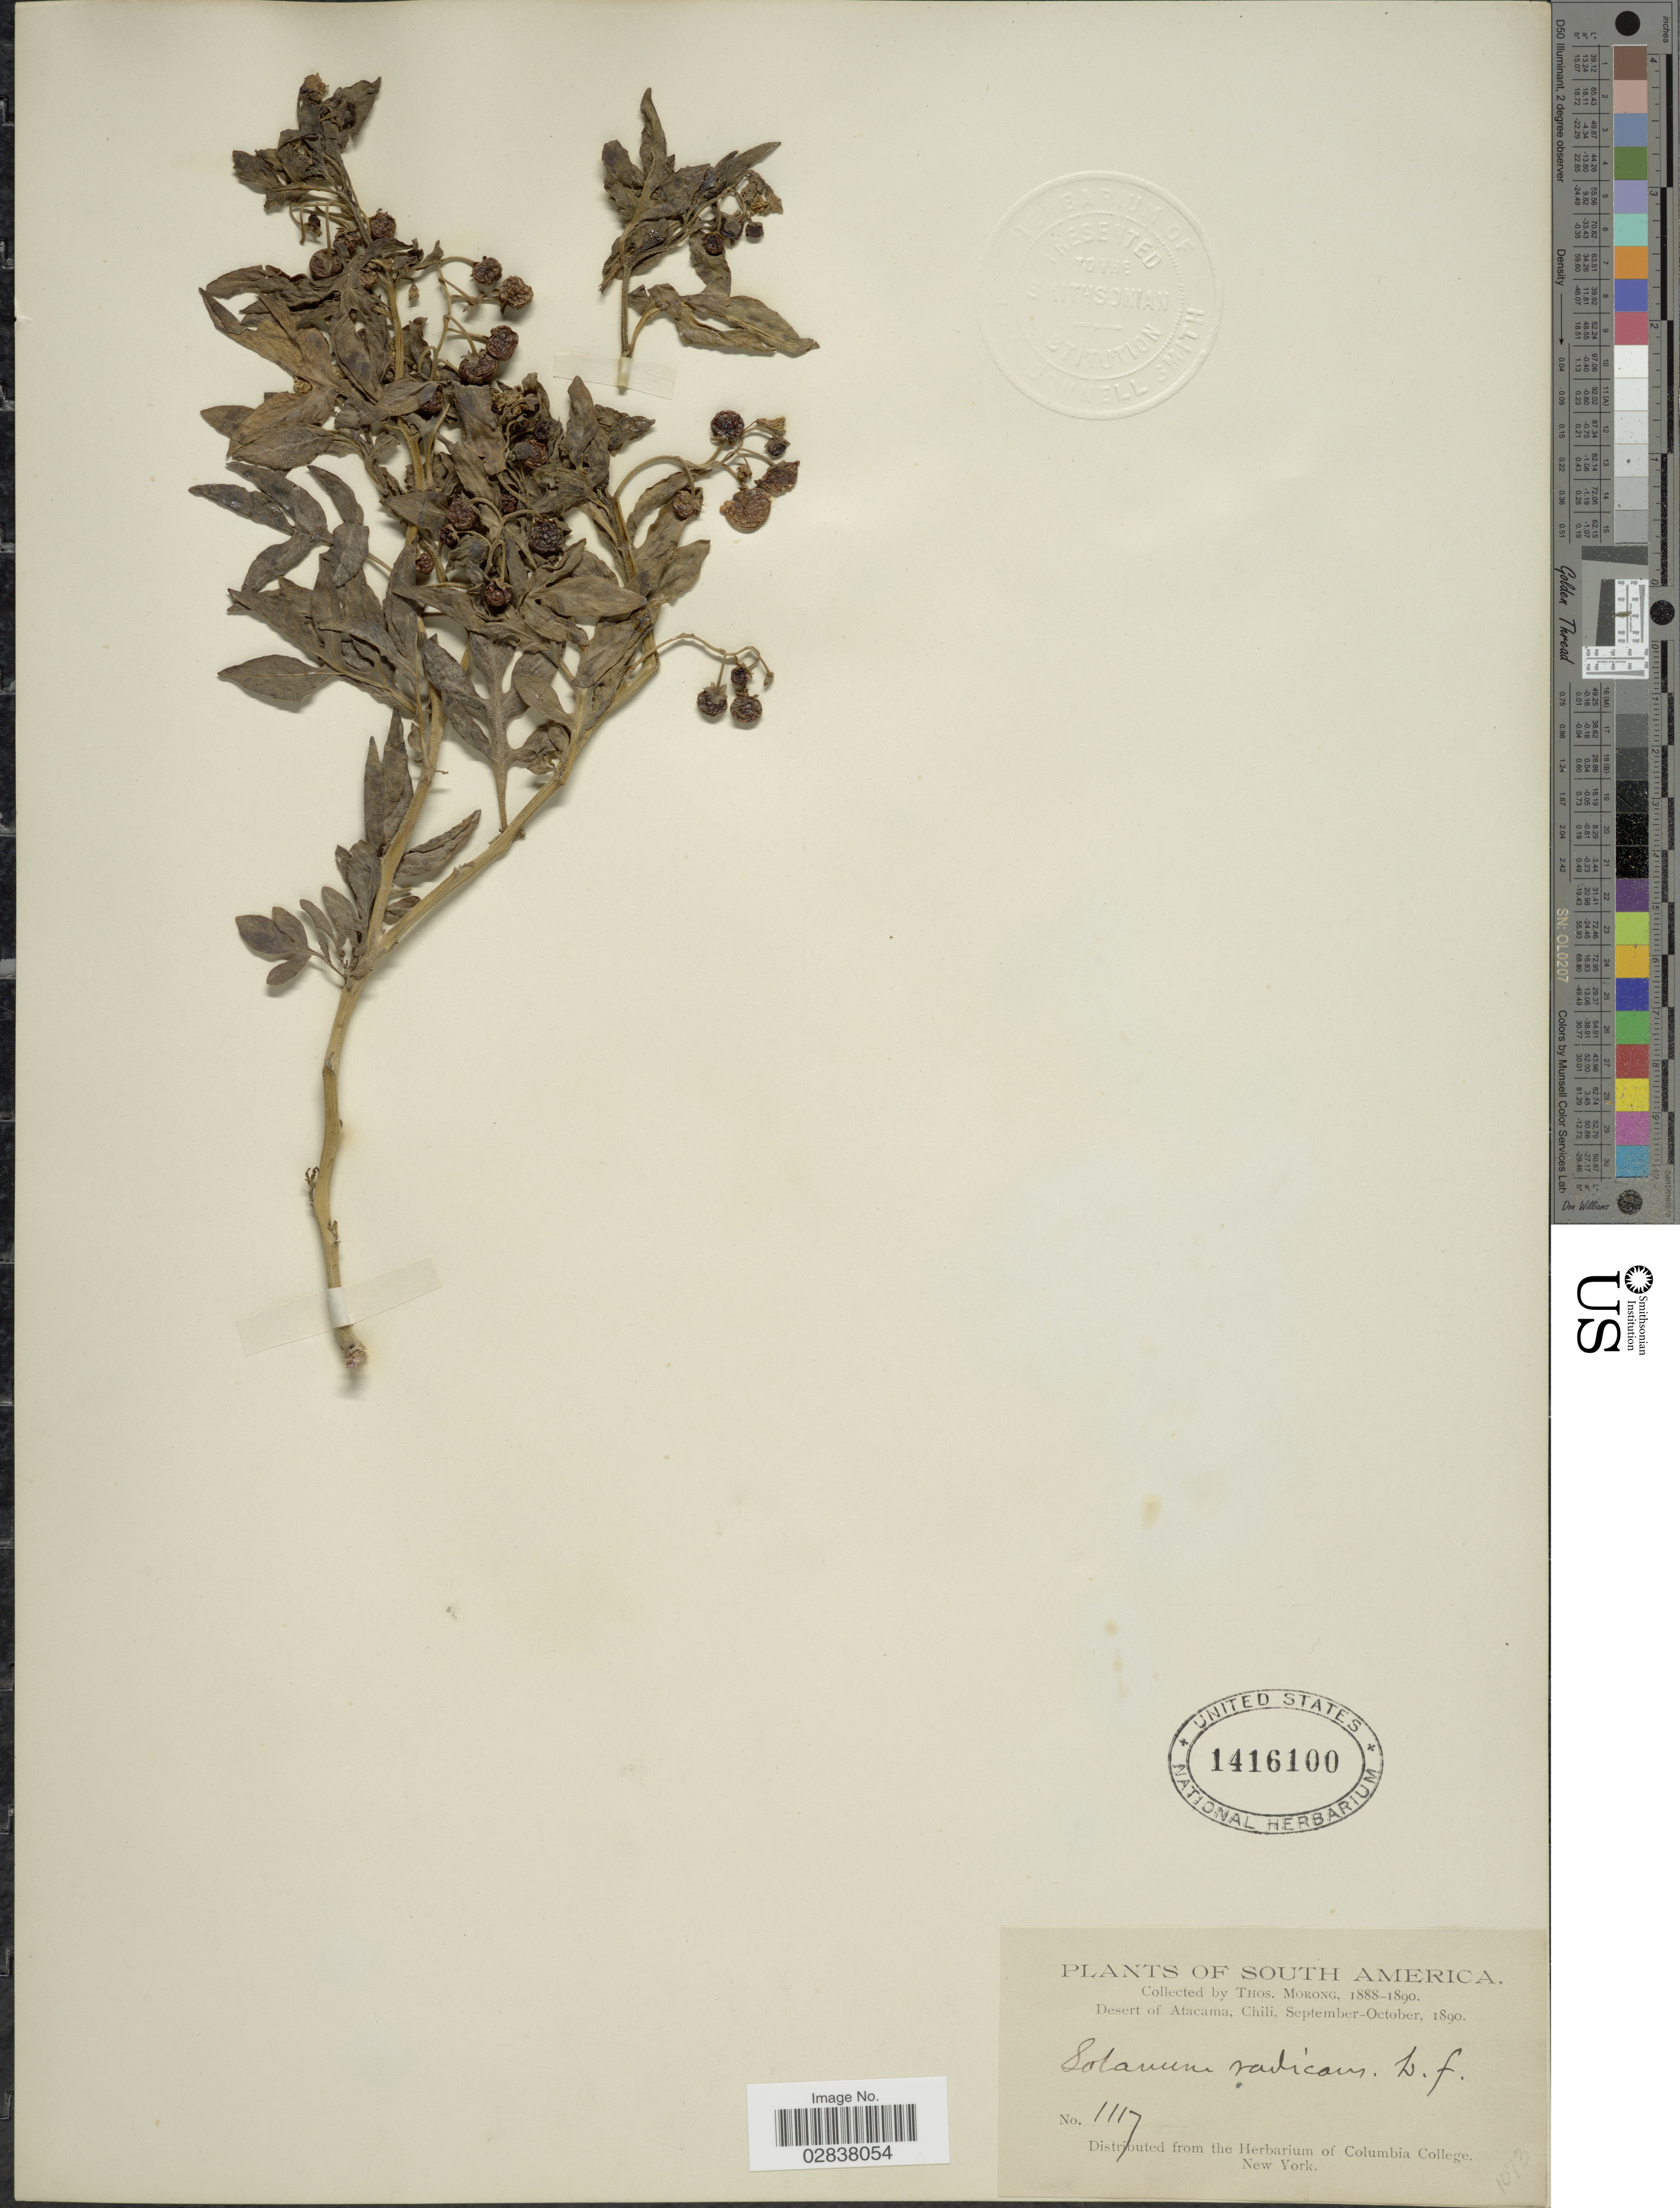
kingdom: Plantae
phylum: Tracheophyta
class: Magnoliopsida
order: Solanales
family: Solanaceae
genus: Solanum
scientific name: Solanum radicans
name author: L. f.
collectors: T. Morong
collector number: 1117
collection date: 1890-09/1890-10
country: Chile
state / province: Atacama (III)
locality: Desert of Atacama.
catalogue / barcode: US 1416100